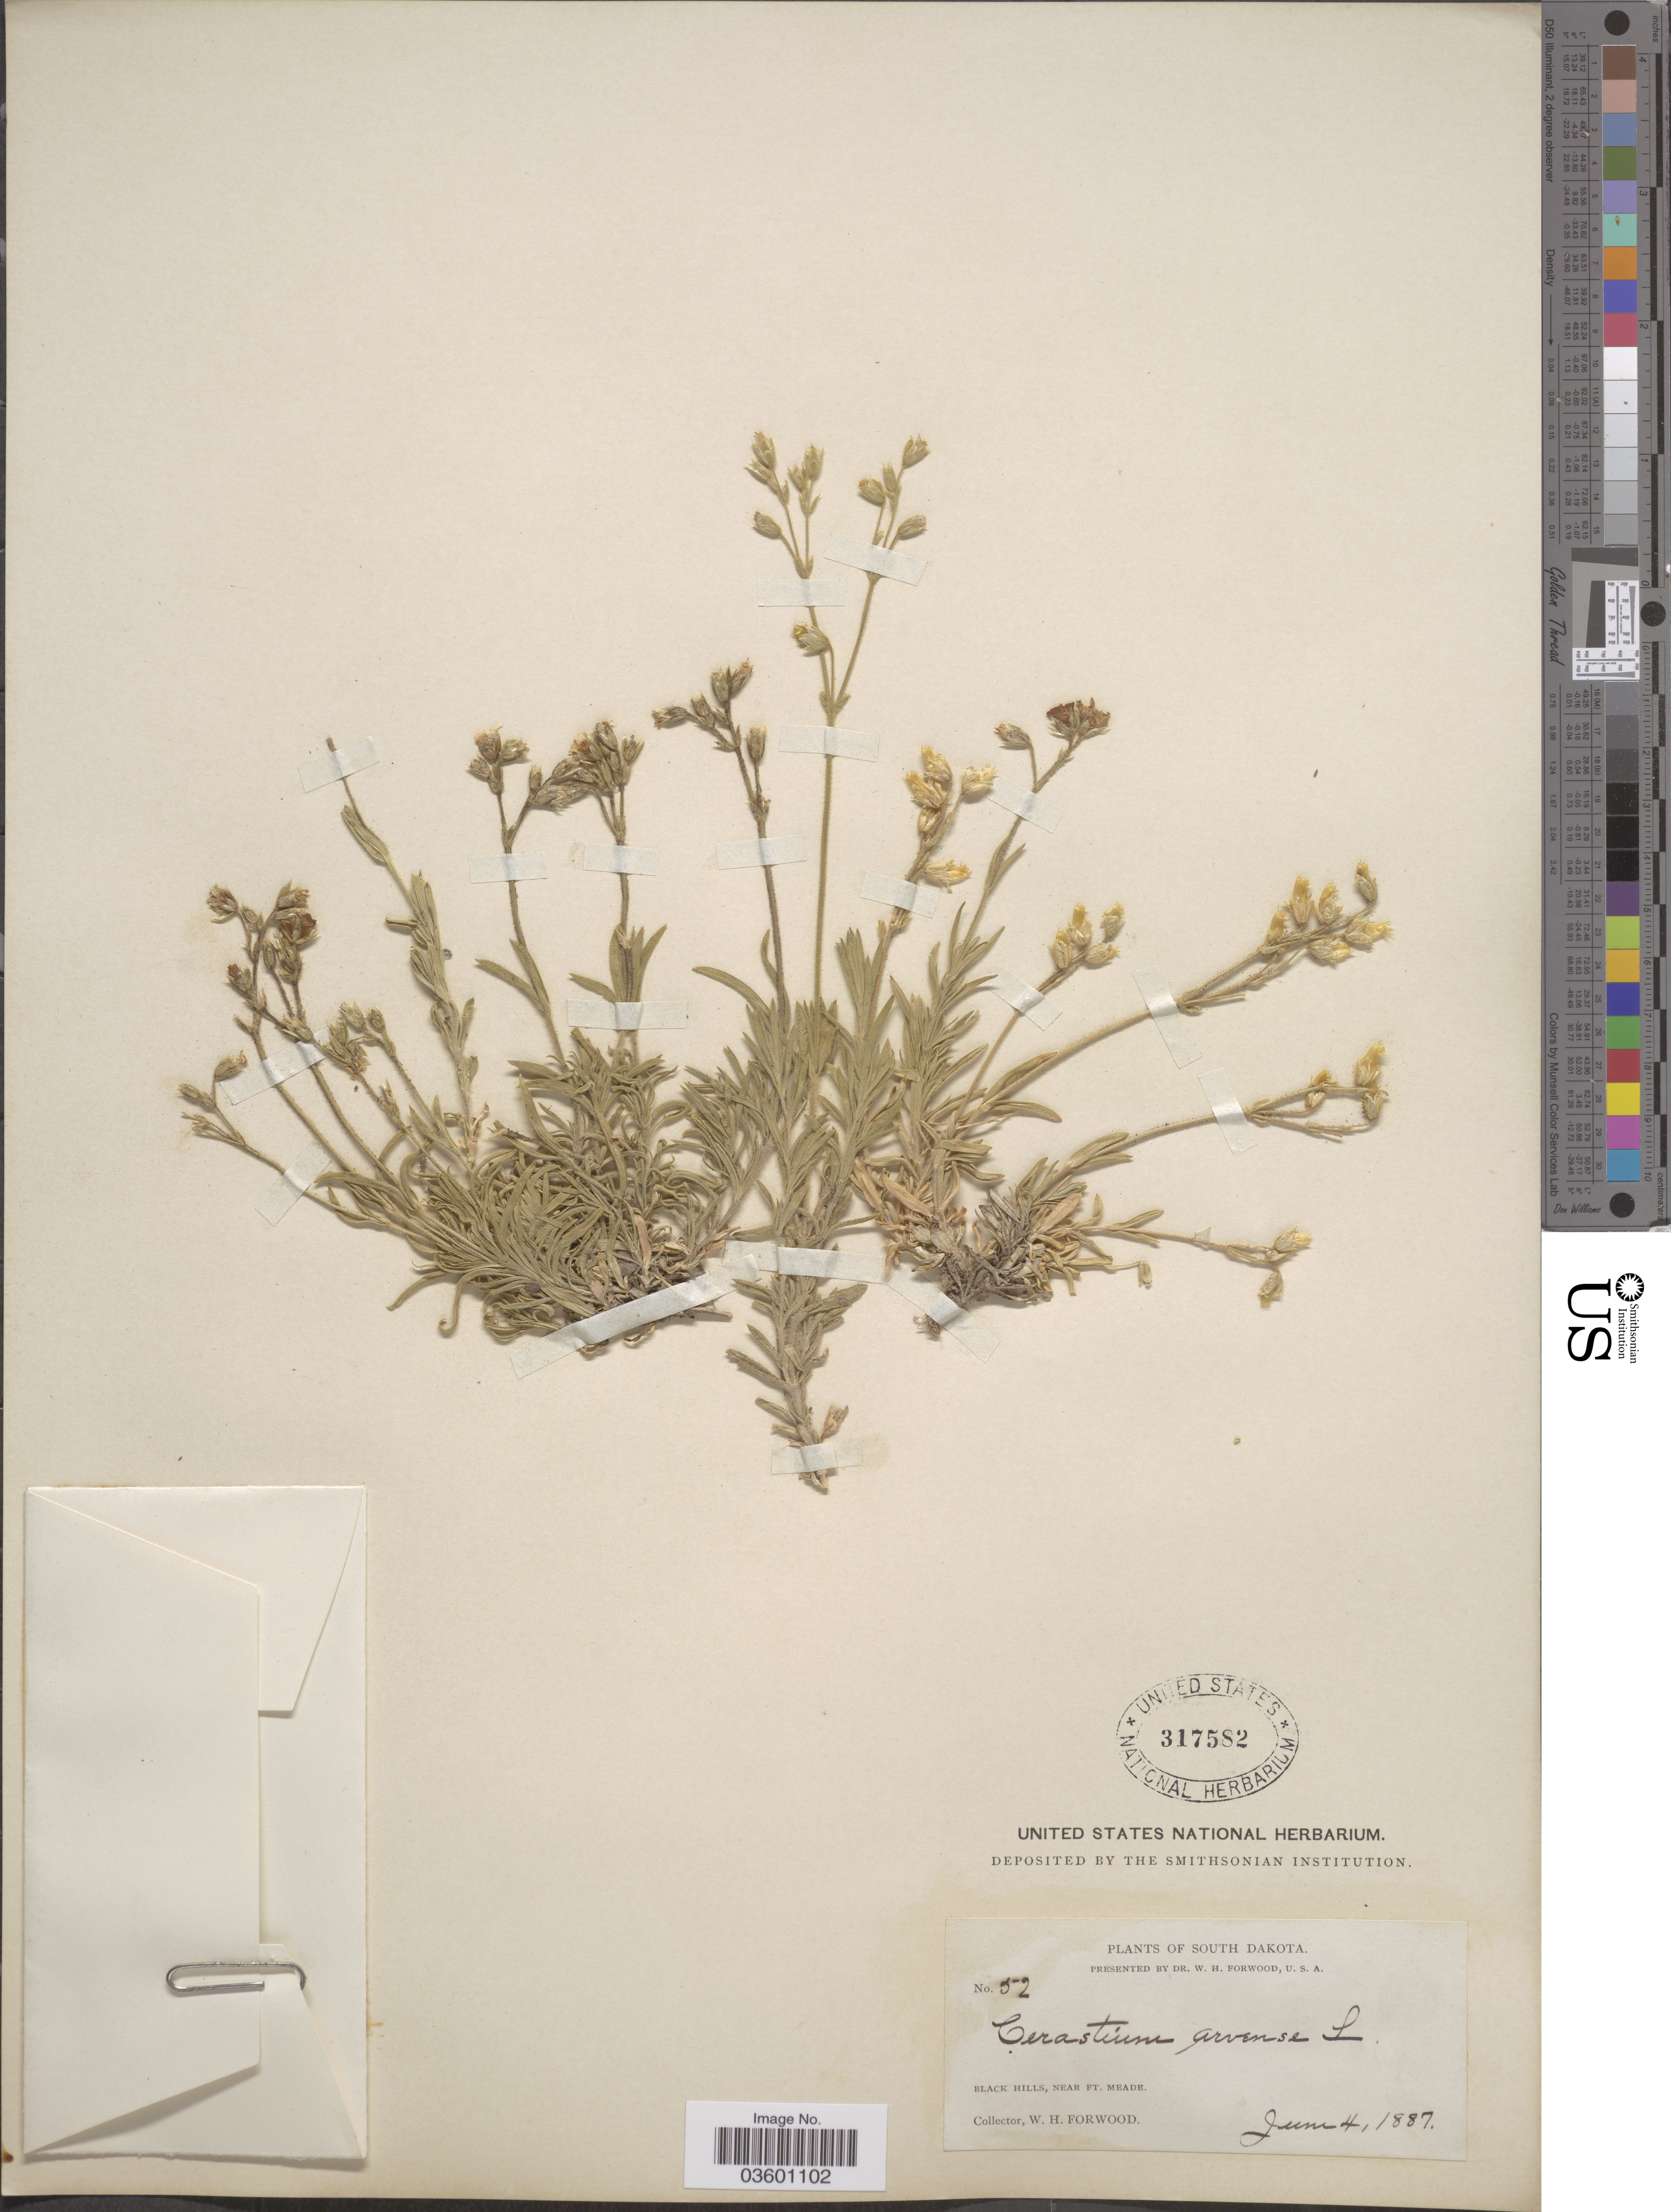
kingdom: Plantae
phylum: Tracheophyta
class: Magnoliopsida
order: Caryophyllales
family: Caryophyllaceae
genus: Cerastium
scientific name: Cerastium arvense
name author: L.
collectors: W. Forwood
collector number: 52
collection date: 1887-06-04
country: United States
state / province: South Dakota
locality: Black Hills, near Ft. Meade.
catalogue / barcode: US 317582